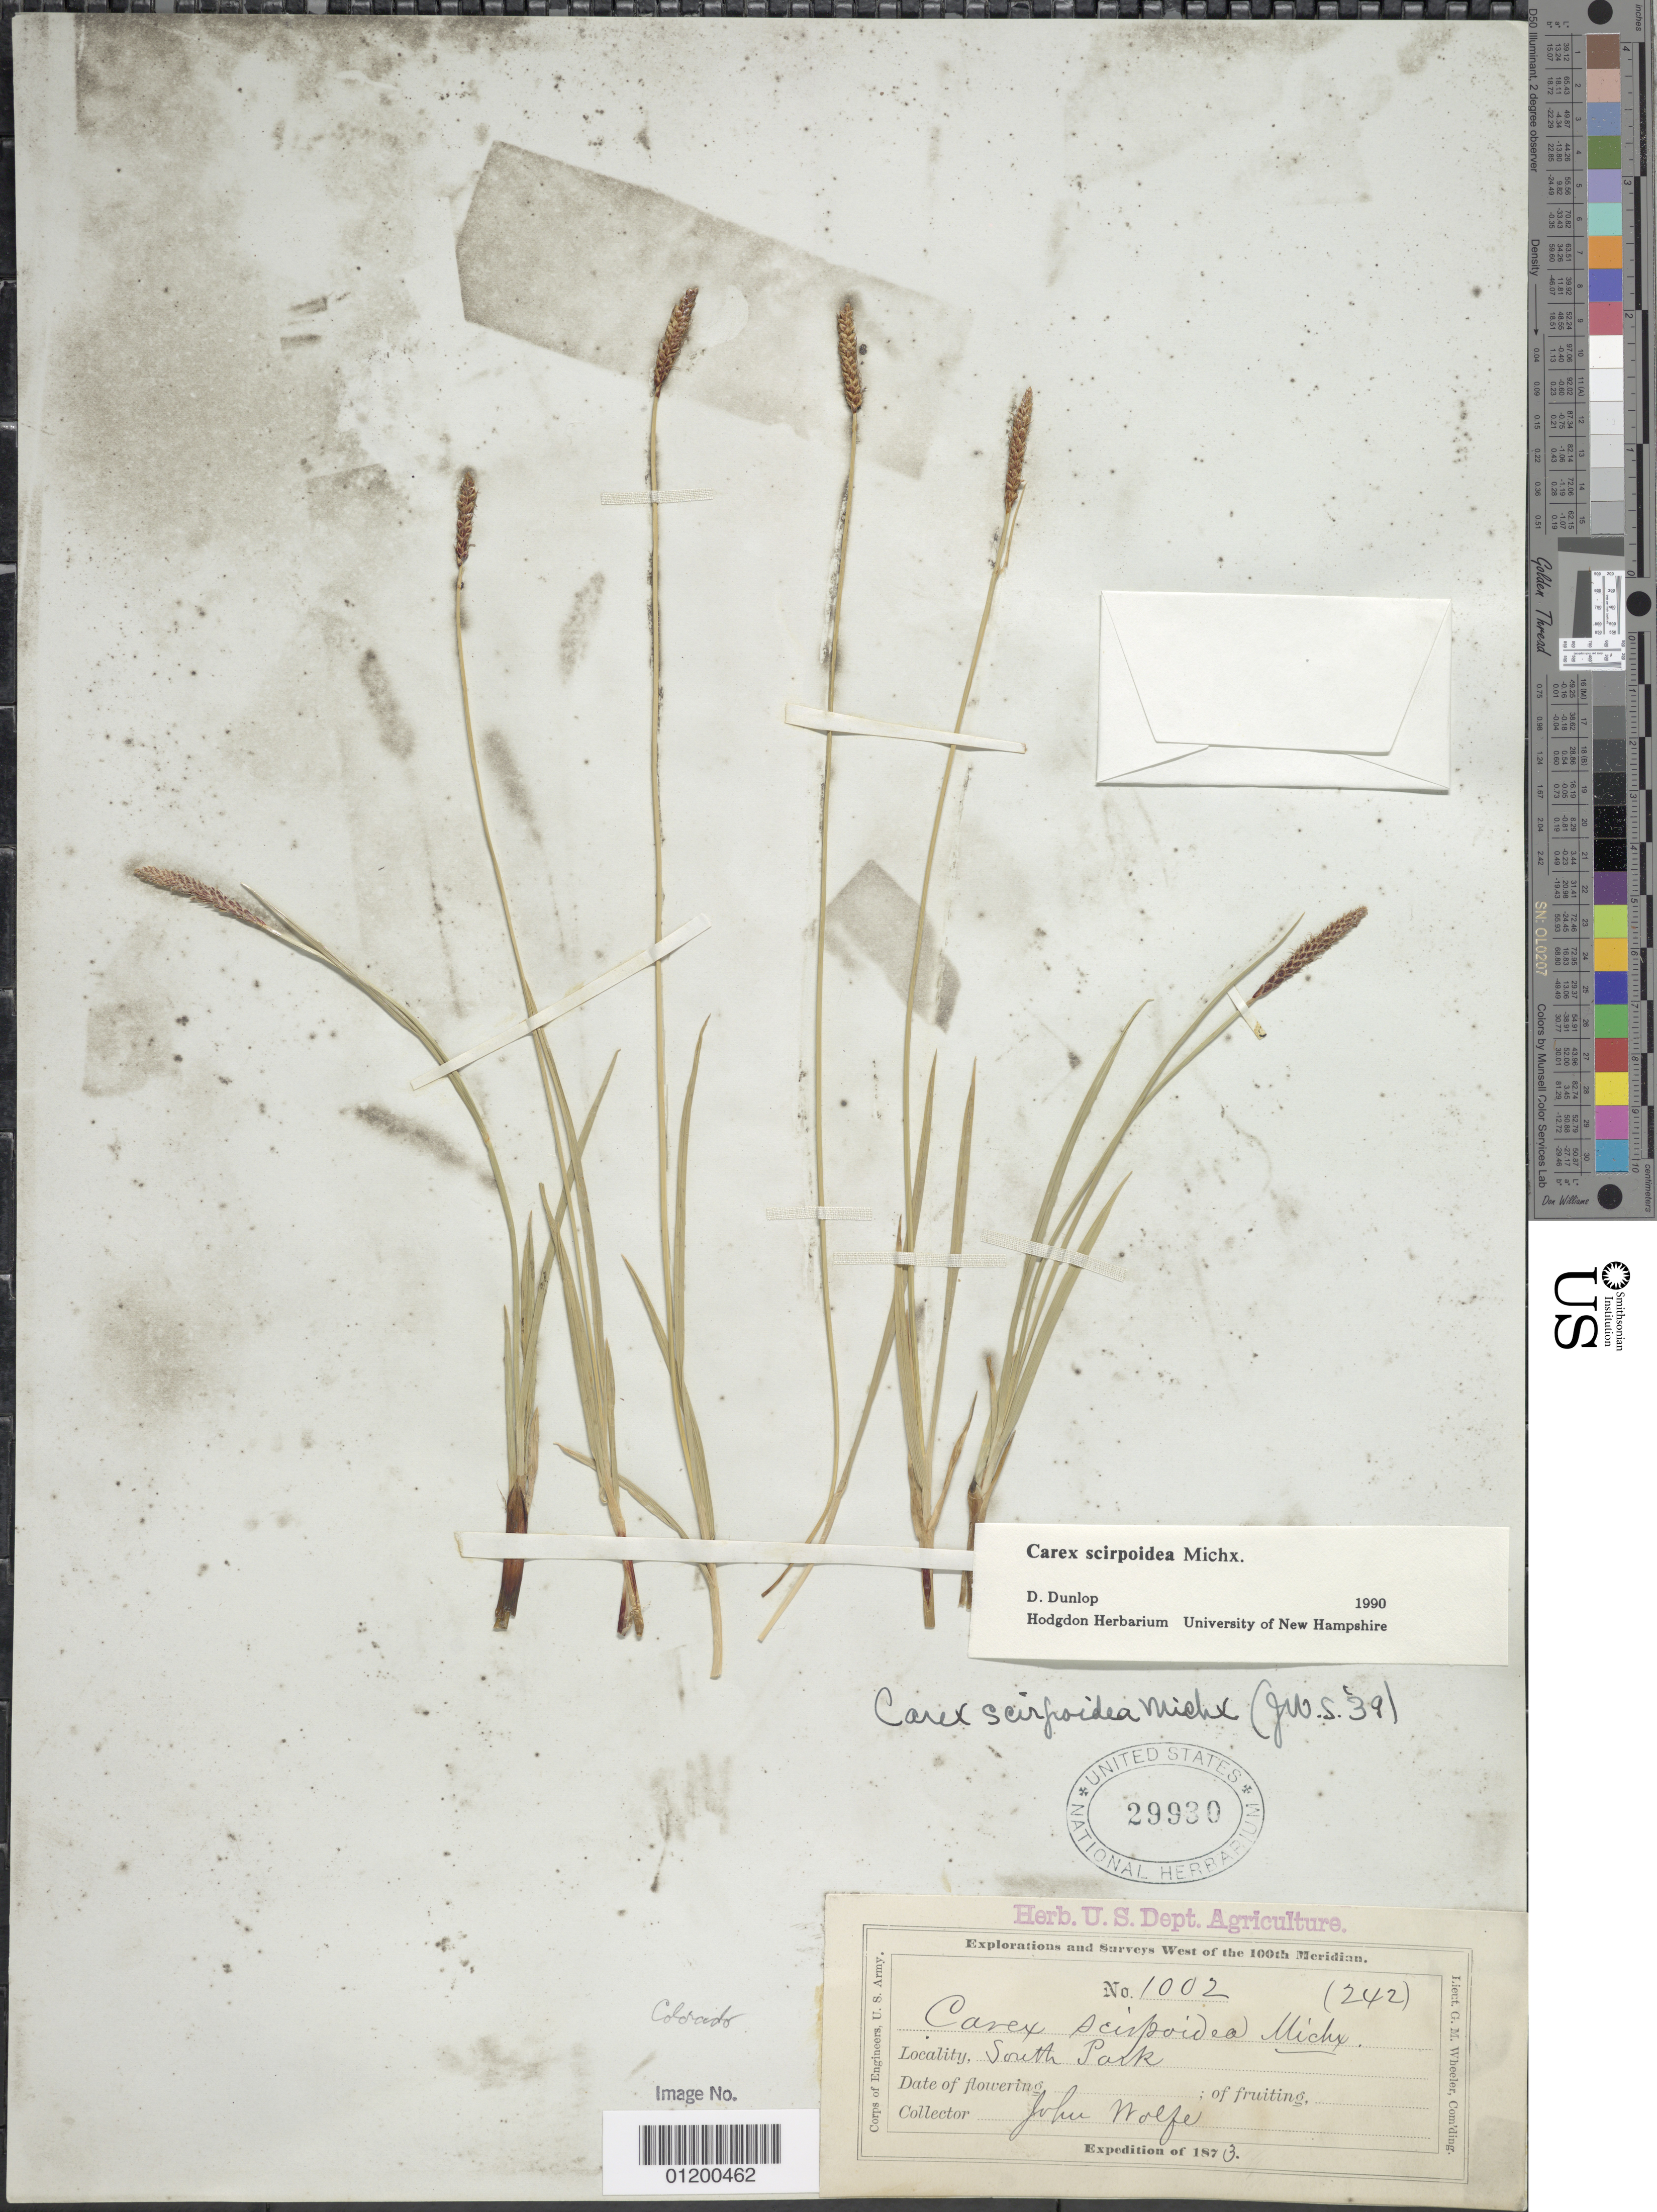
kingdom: Plantae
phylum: Tracheophyta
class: Liliopsida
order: Poales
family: Cyperaceae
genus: Carex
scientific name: Carex scirpoidea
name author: Michx.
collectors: J. Wolf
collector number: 1002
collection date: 1873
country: United States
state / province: Colorado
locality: South Park, Col Ter.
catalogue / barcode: US 29930